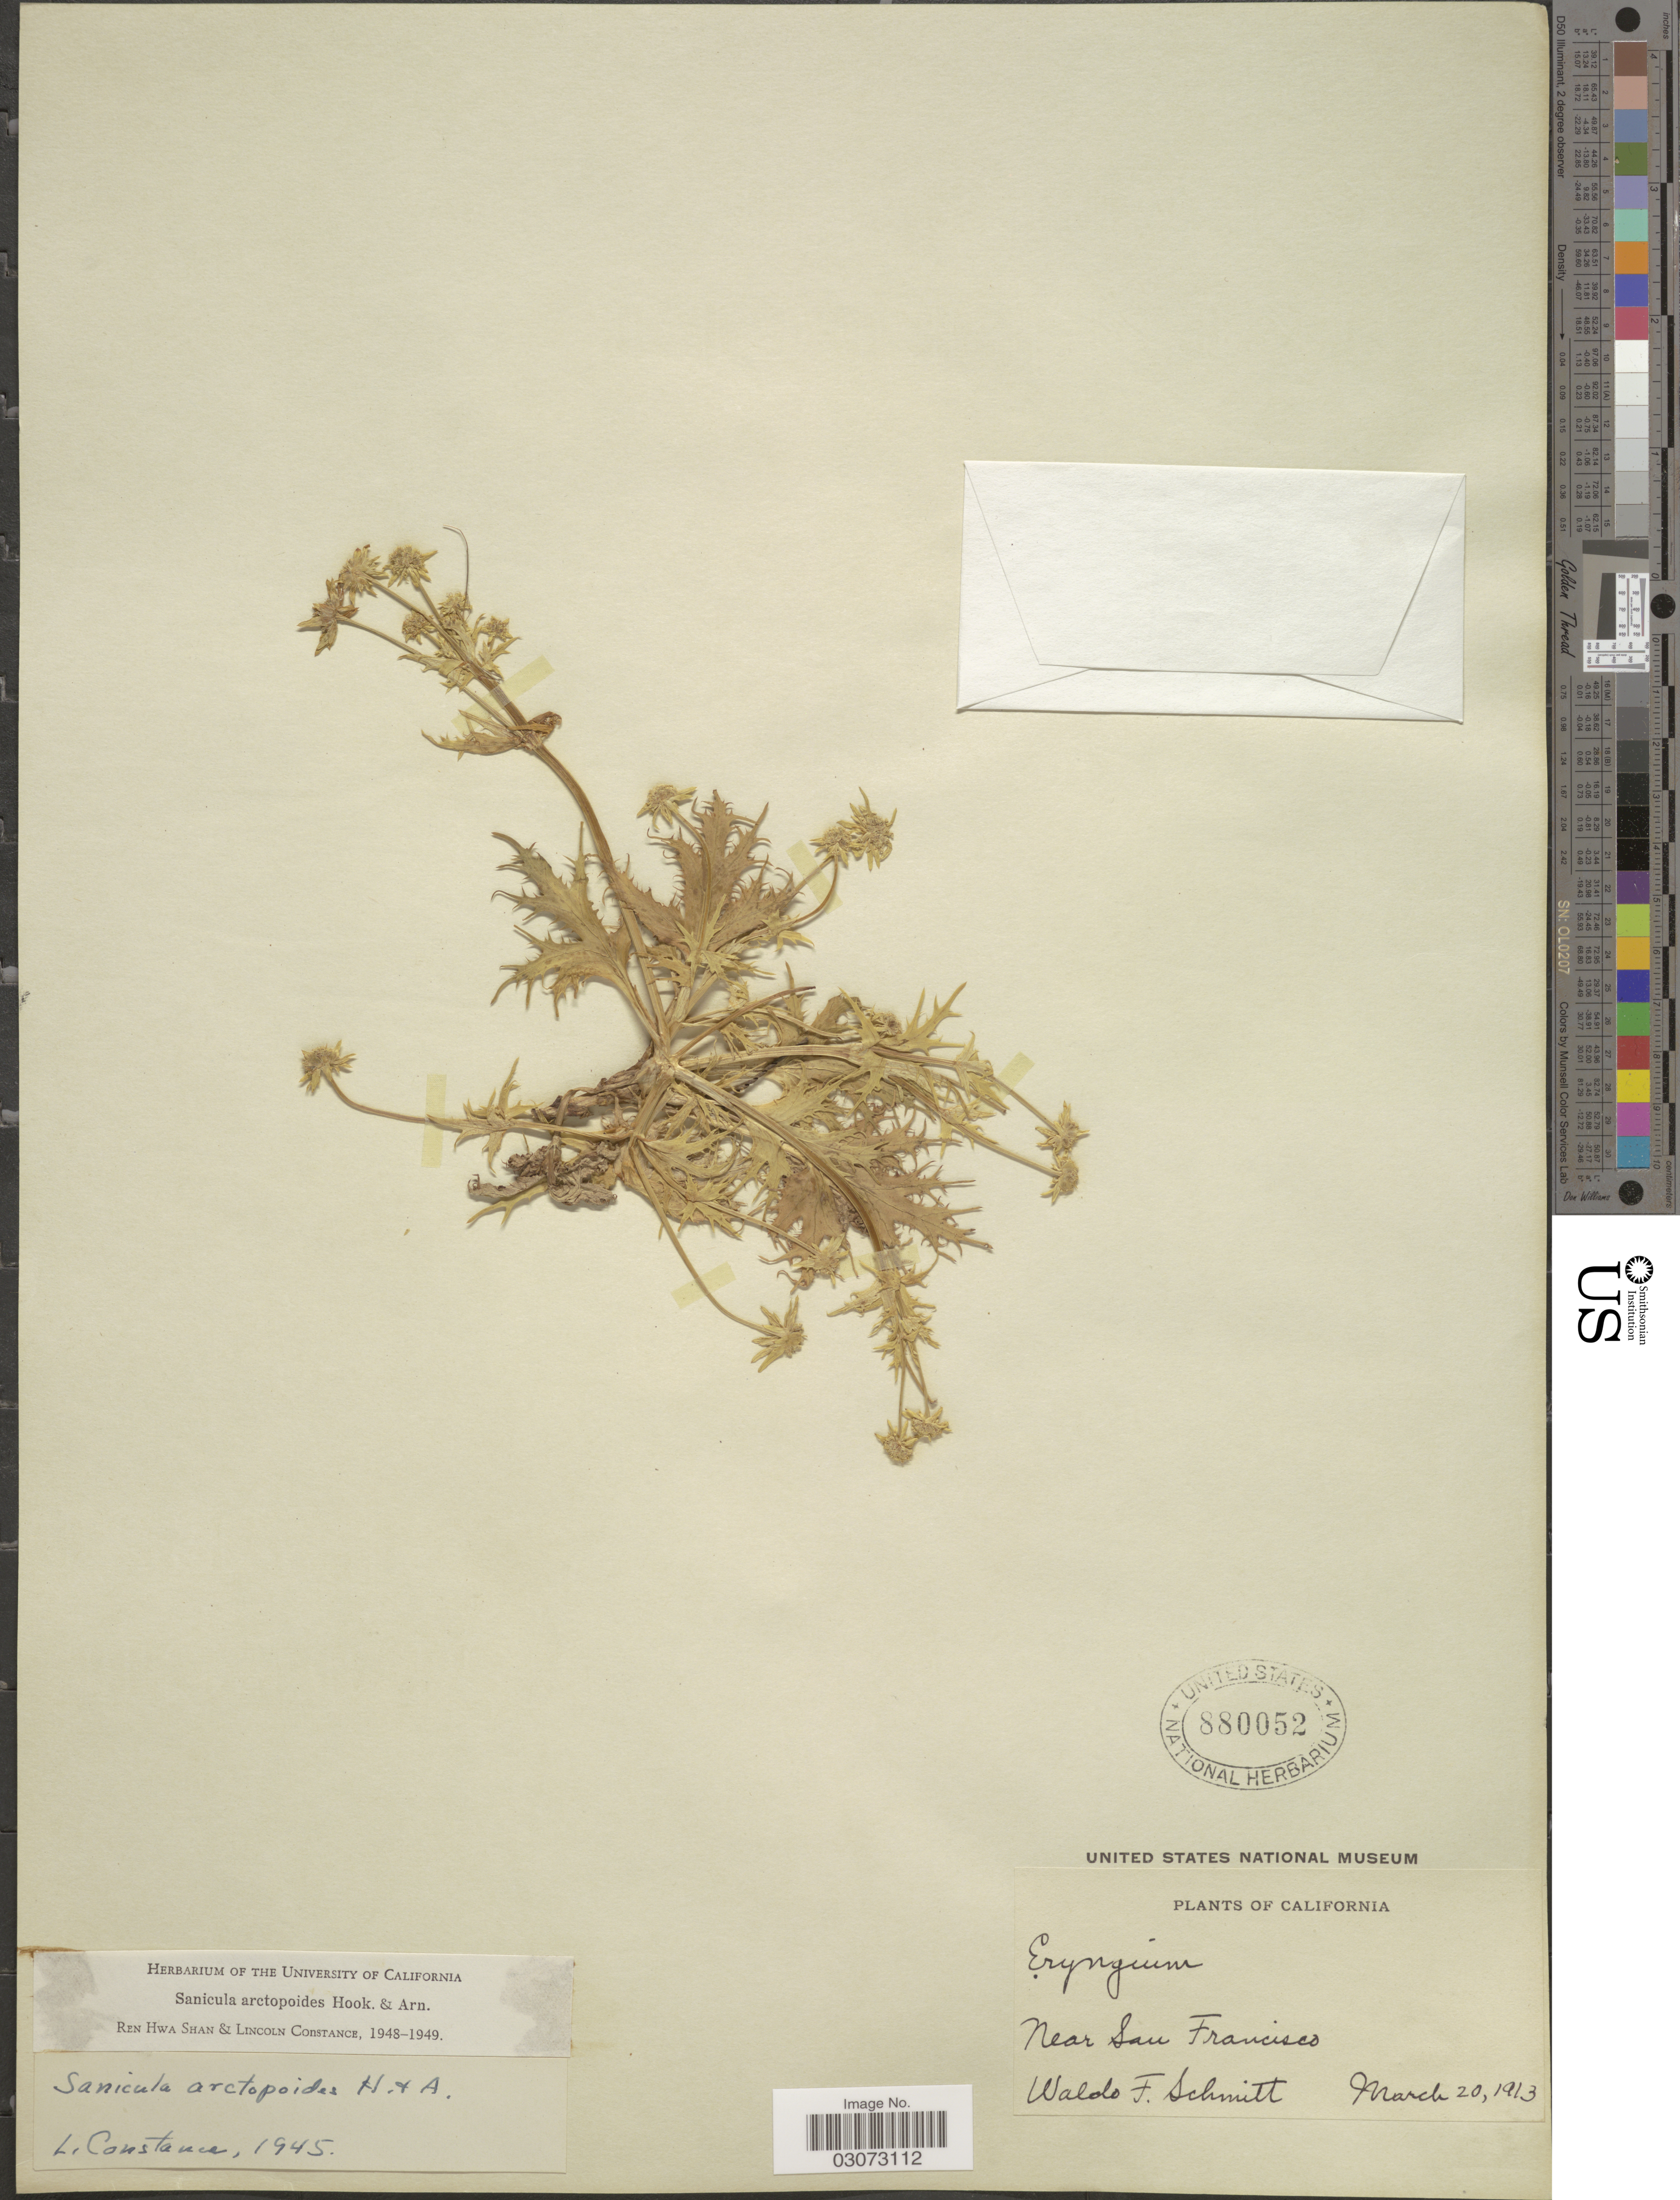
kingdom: Plantae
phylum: Tracheophyta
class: Magnoliopsida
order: Apiales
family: Apiaceae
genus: Sanicula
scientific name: Sanicula arctopoides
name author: Hook. & Arn.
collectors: W. L. Schmitt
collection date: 1913-03-20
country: United States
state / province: California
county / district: San Francisco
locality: Near San Francisco.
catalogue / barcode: US 880052